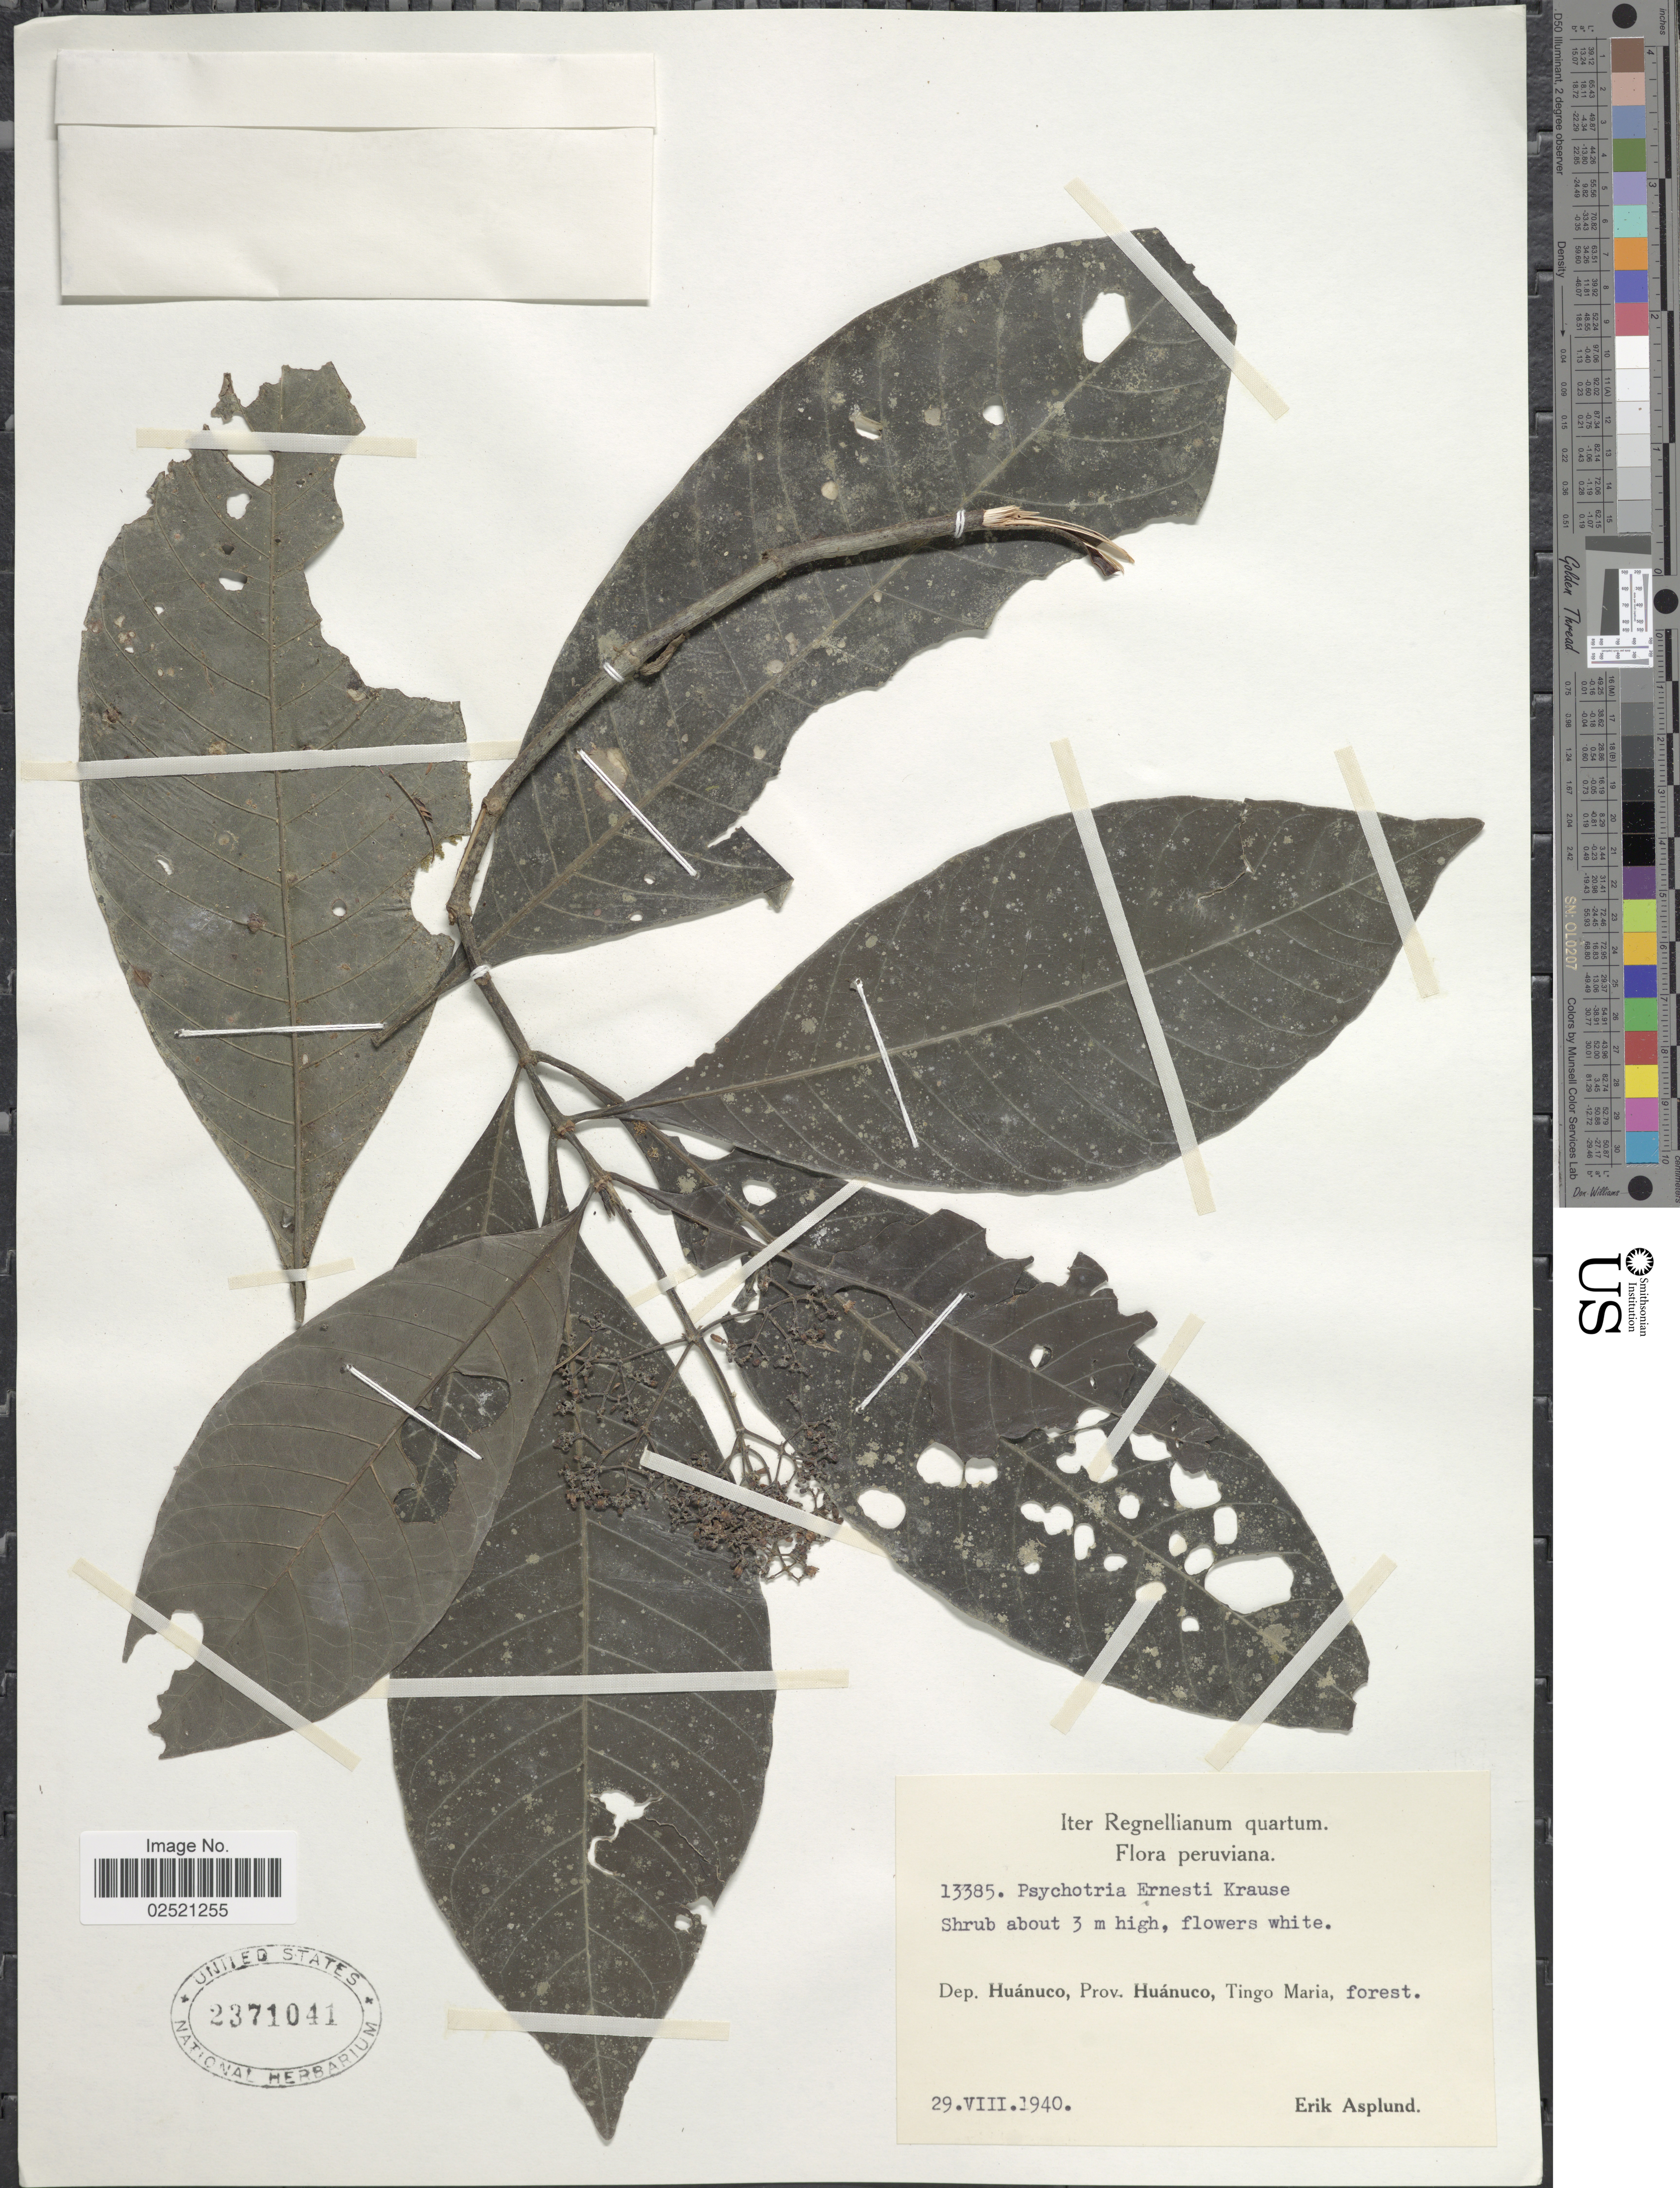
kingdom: Plantae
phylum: Tracheophyta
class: Magnoliopsida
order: Gentianales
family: Rubiaceae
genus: Psychotria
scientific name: Psychotria ernestii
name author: K. Krause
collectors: E. Asplund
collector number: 13385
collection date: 1940-08-29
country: Peru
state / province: Huánuco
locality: Iter Regnellianum quartum, peruviana, Tingo Maria, forest.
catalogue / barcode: US 2371041